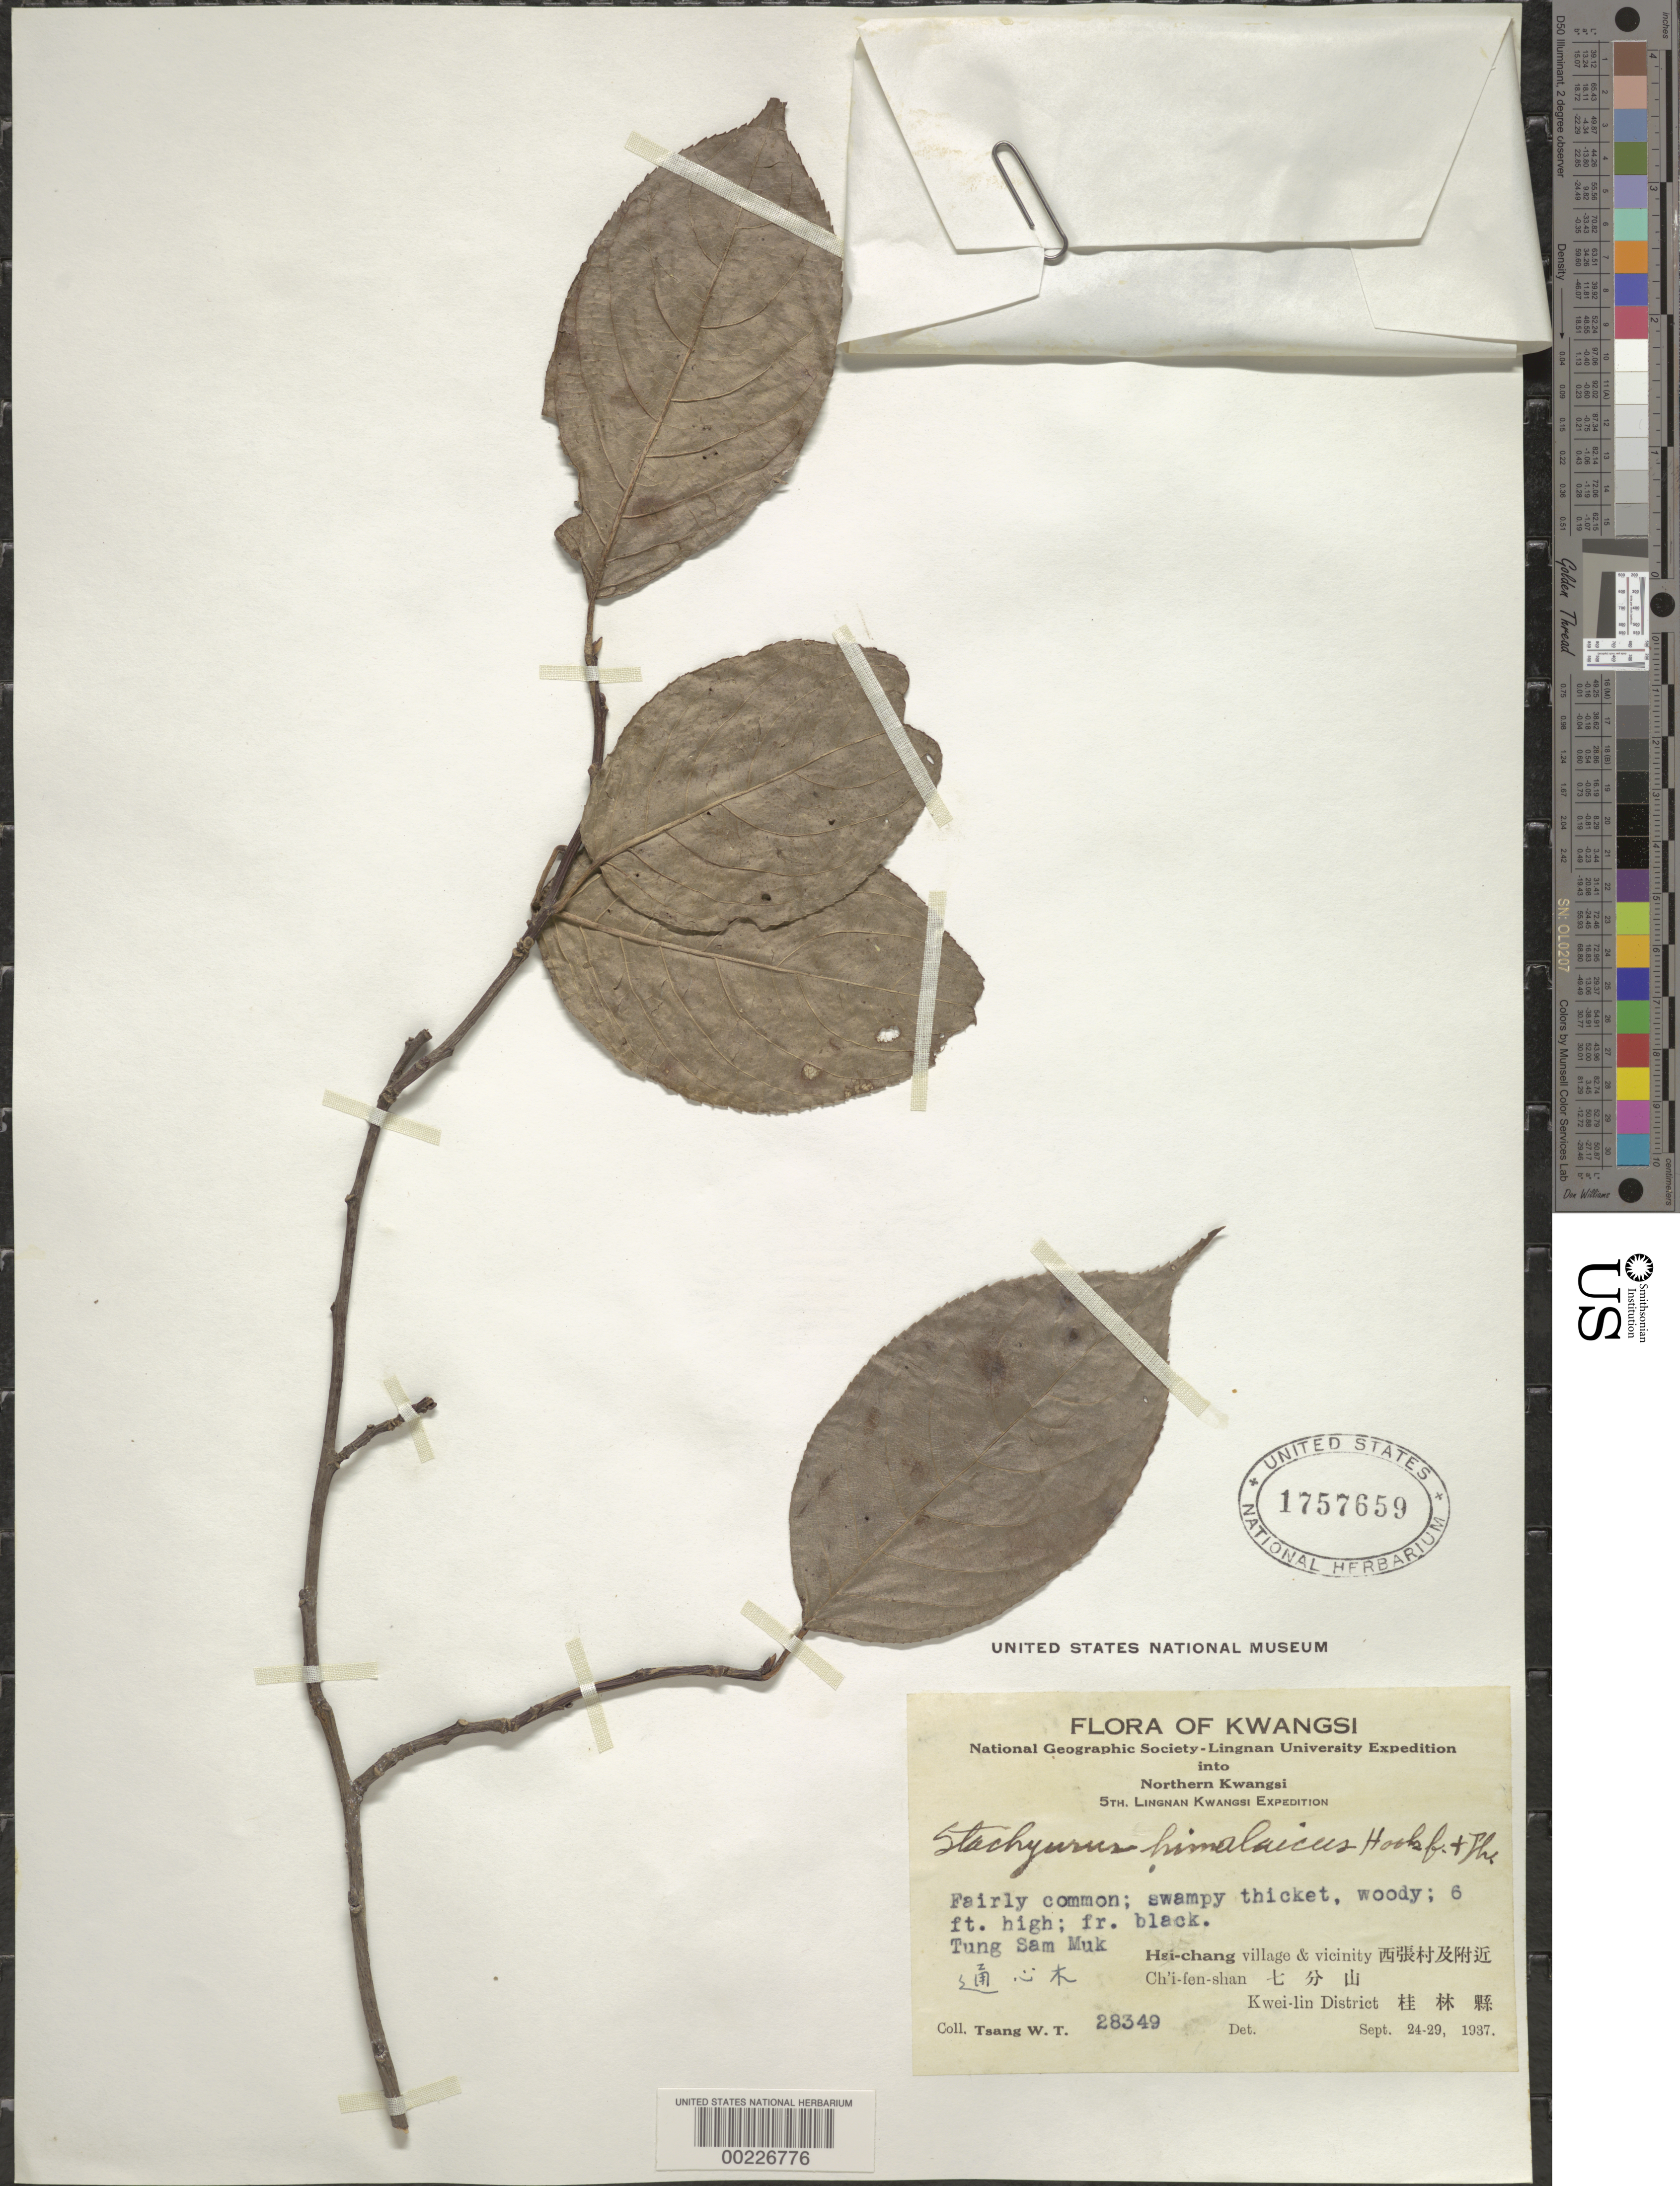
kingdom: Plantae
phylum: Tracheophyta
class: Magnoliopsida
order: Crossosomatales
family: Stachyuraceae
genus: Stachyurus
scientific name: Stachyurus himalaicus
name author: Hook. f. & Thomson ex Benth.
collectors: W. T. Tsang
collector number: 28349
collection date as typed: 24 Sep 1937 to 29 Sep 1937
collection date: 1937-09-24/1937-09-29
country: China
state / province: Guangxi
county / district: Guilin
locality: Kweilin dist., hsi-chang village and vicinity; ch'i-fen-shan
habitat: Swampy thicket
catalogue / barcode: US 1757659